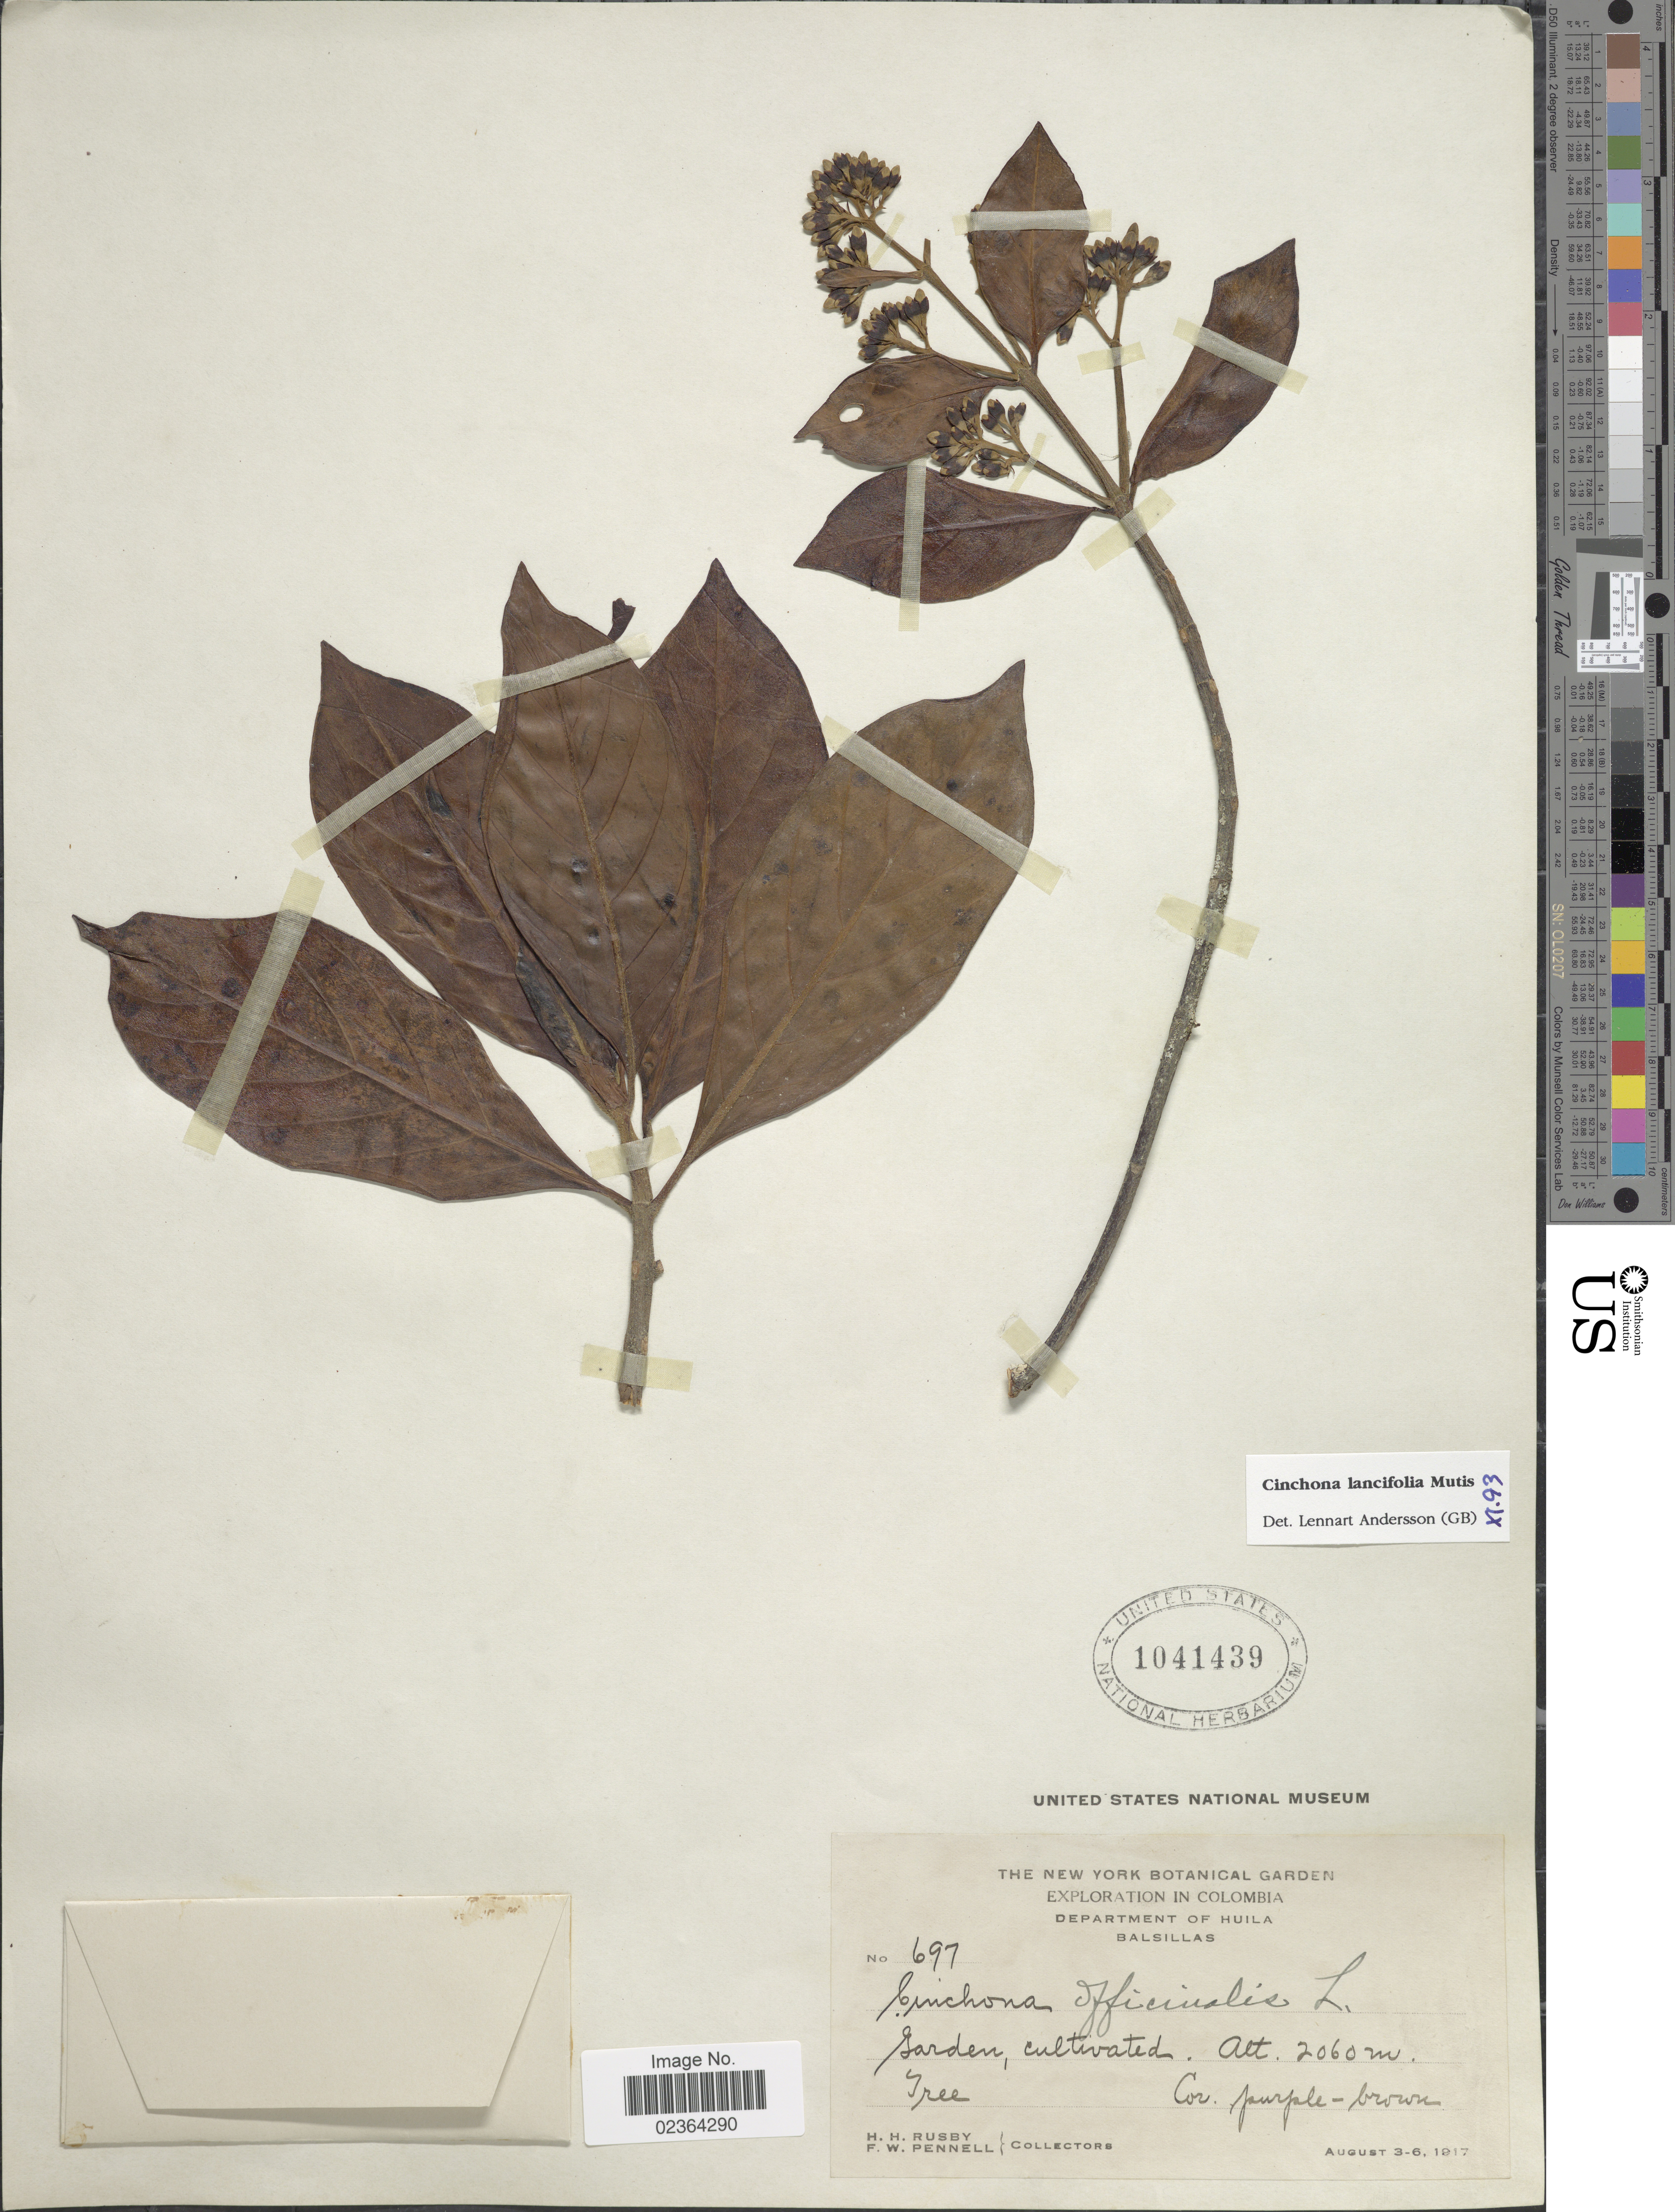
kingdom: Plantae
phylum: Tracheophyta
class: Magnoliopsida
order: Gentianales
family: Rubiaceae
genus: Cinchona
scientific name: Cinchona lancifolia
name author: Mutis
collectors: H. H. Rusby & F. W. Pennell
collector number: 697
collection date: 1917-08-03/1917-08-06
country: Colombia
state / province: Huila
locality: Department of Huila, Balsillas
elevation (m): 2060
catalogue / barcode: US 1041439